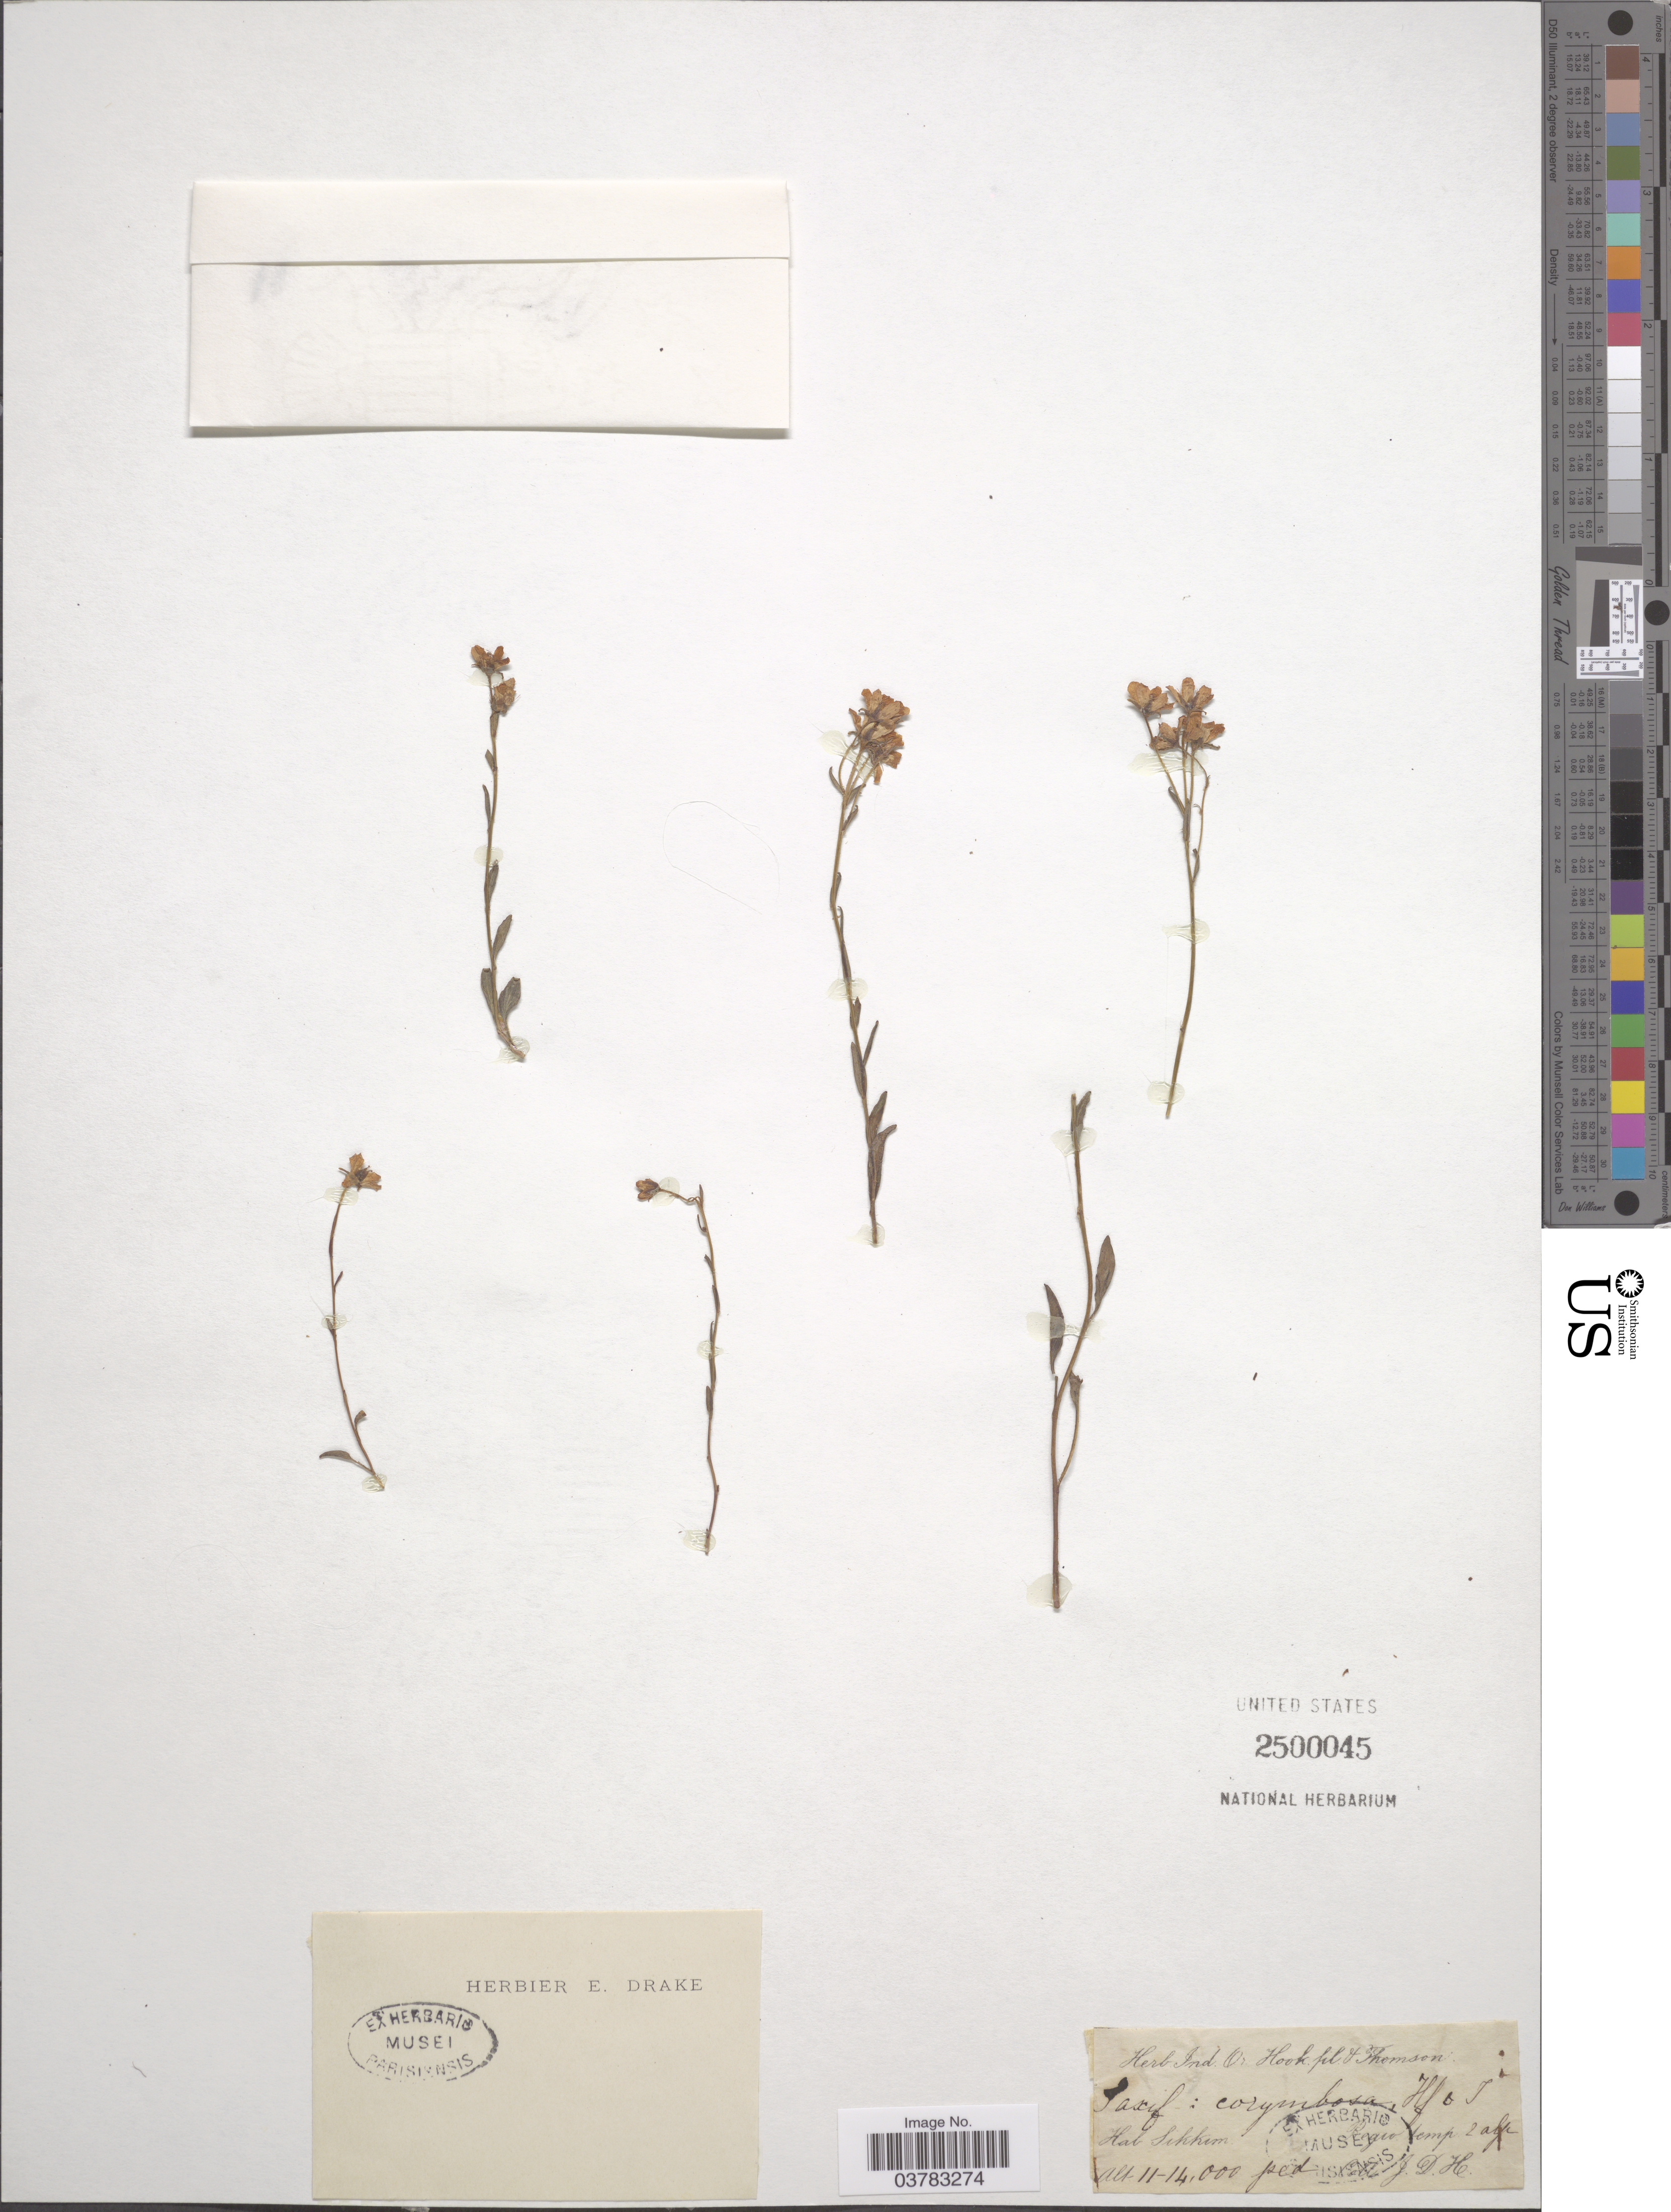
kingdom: Plantae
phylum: Tracheophyta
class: Magnoliopsida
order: Saxifragales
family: Saxifragaceae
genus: Saxifraga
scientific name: Saxifraga corymbosa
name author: Luce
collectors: J. D. Hooker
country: India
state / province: Sikkim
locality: Sikkim. Regio temp 2 [interpreted] alp.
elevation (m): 3353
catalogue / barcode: US 2500045